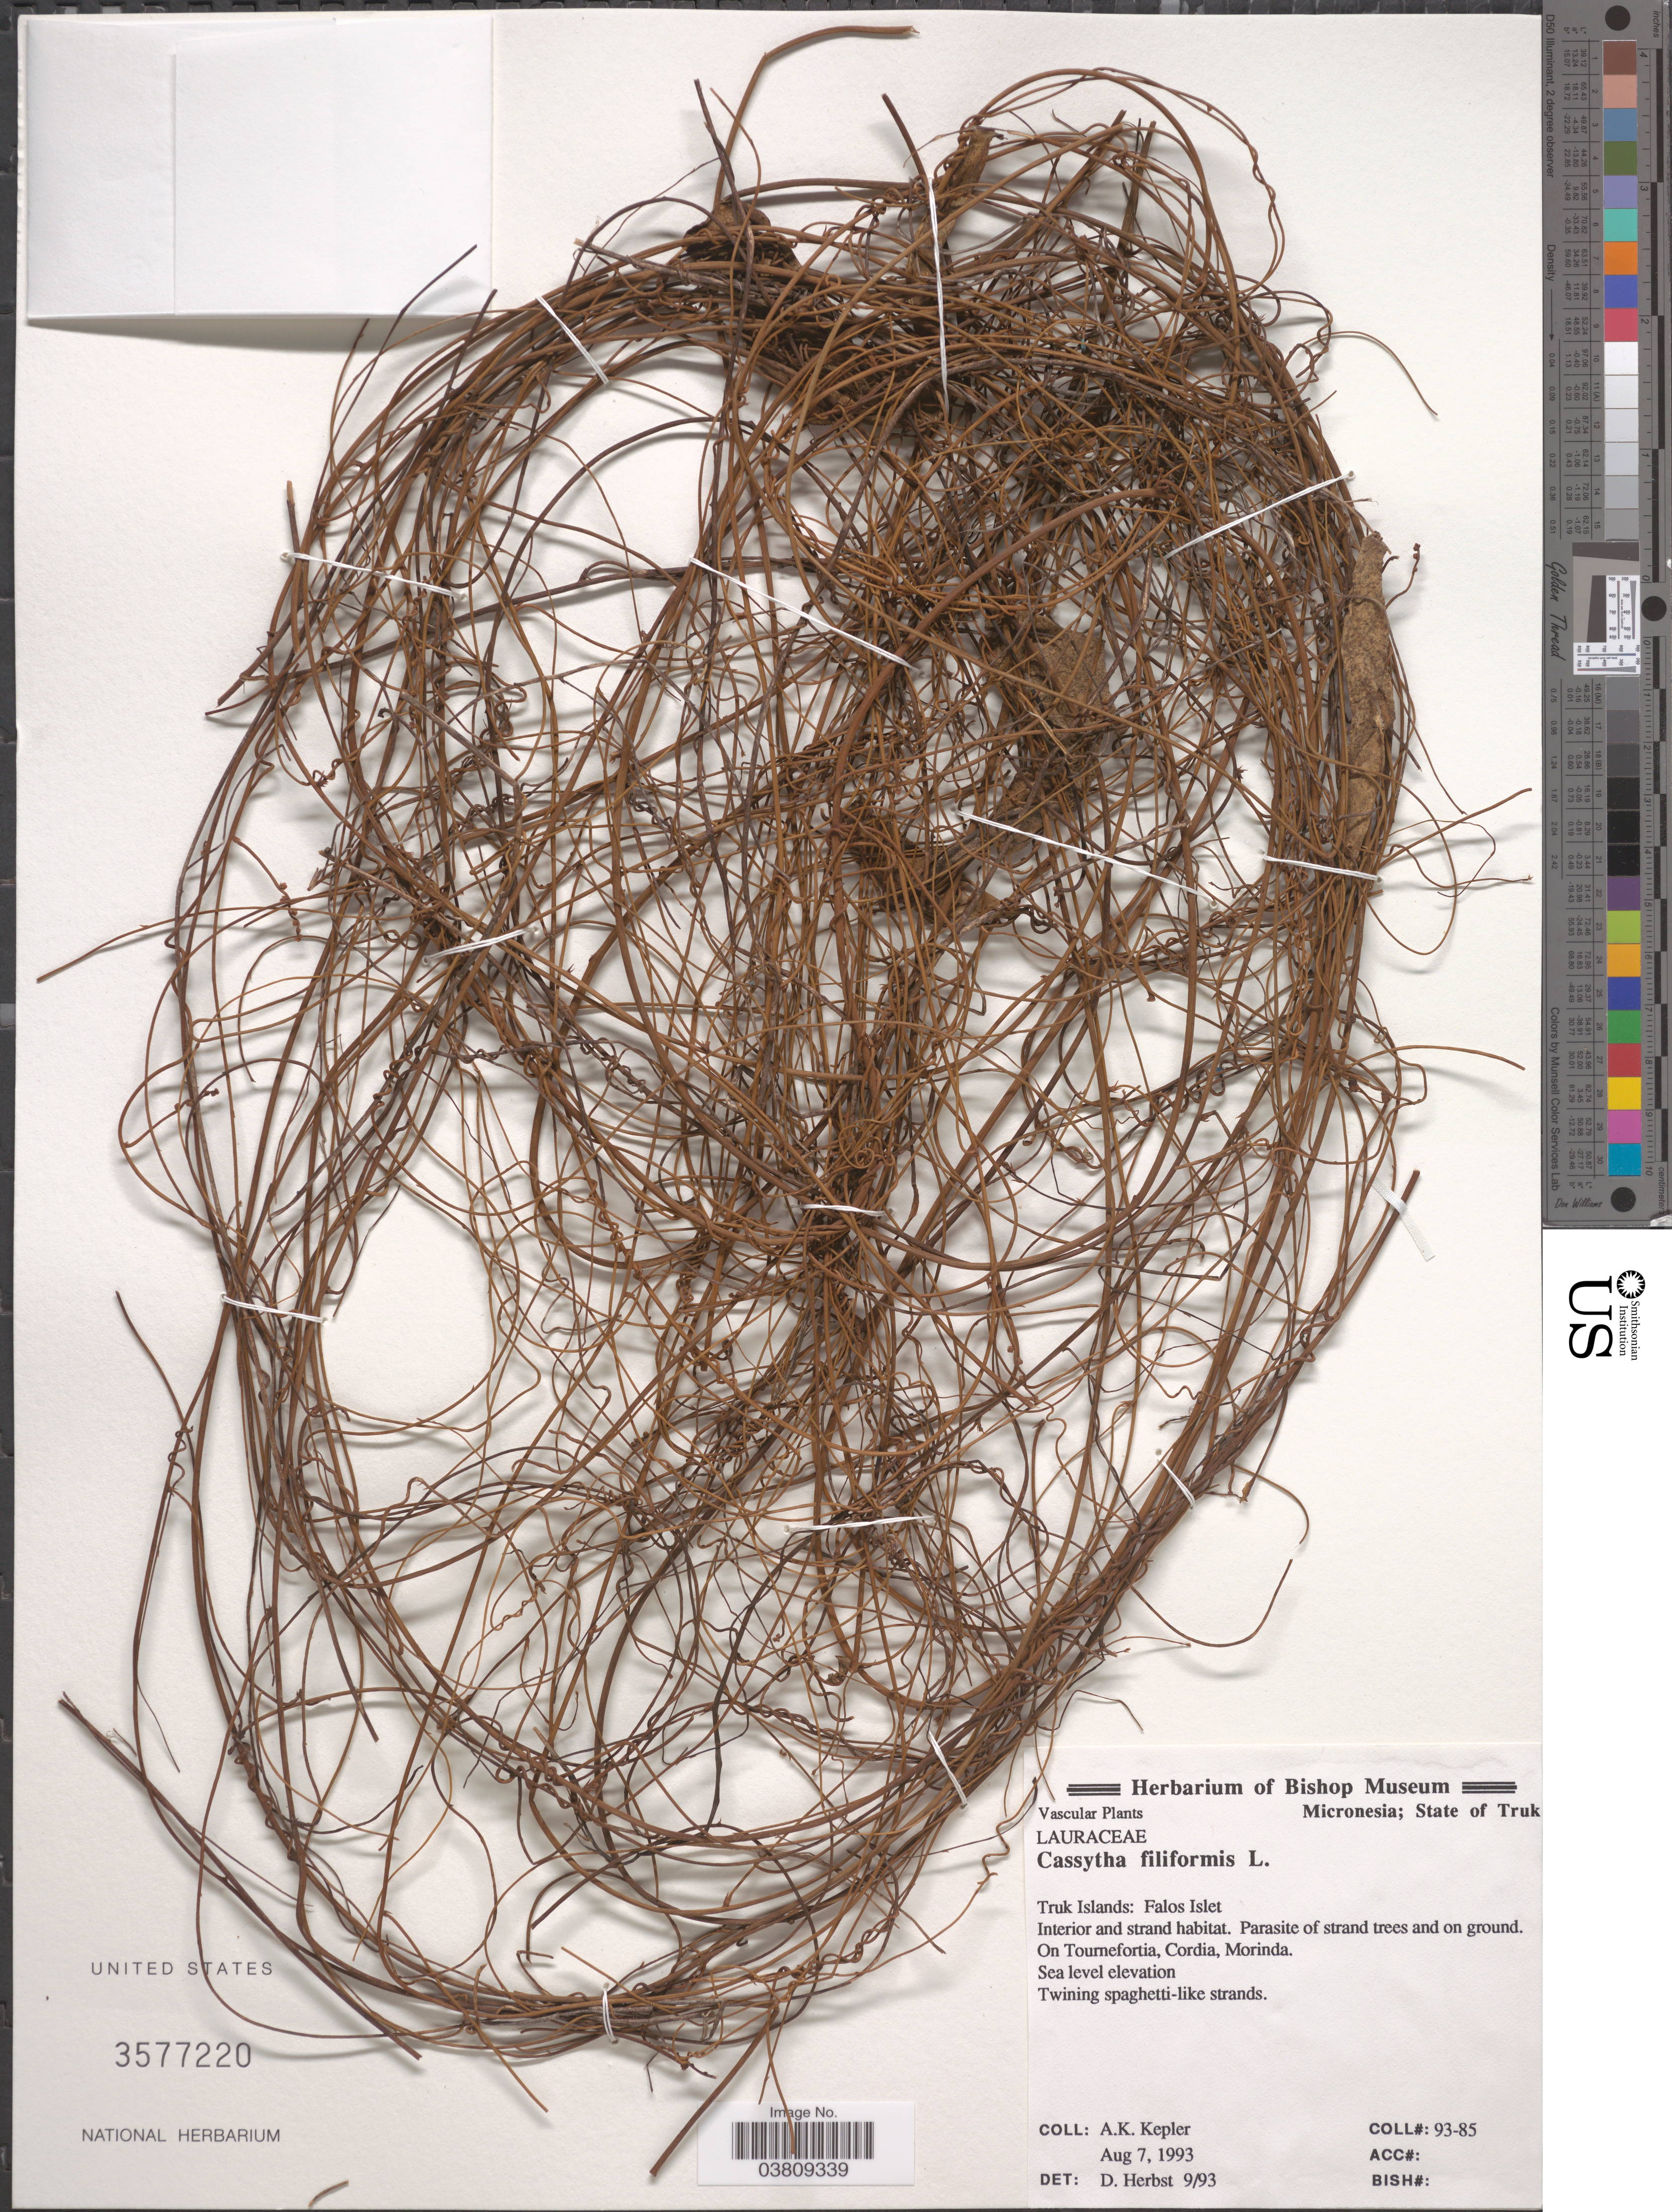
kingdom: Plantae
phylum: Tracheophyta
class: Magnoliopsida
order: Laurales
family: Lauraceae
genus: Cassytha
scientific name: Cassytha filiformis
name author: L.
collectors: A. K. Kepler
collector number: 93-85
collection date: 1993-08-07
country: Micronesia, Federated States of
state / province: Truk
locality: Truk Islands: Falos Islet.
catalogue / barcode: US 3577220